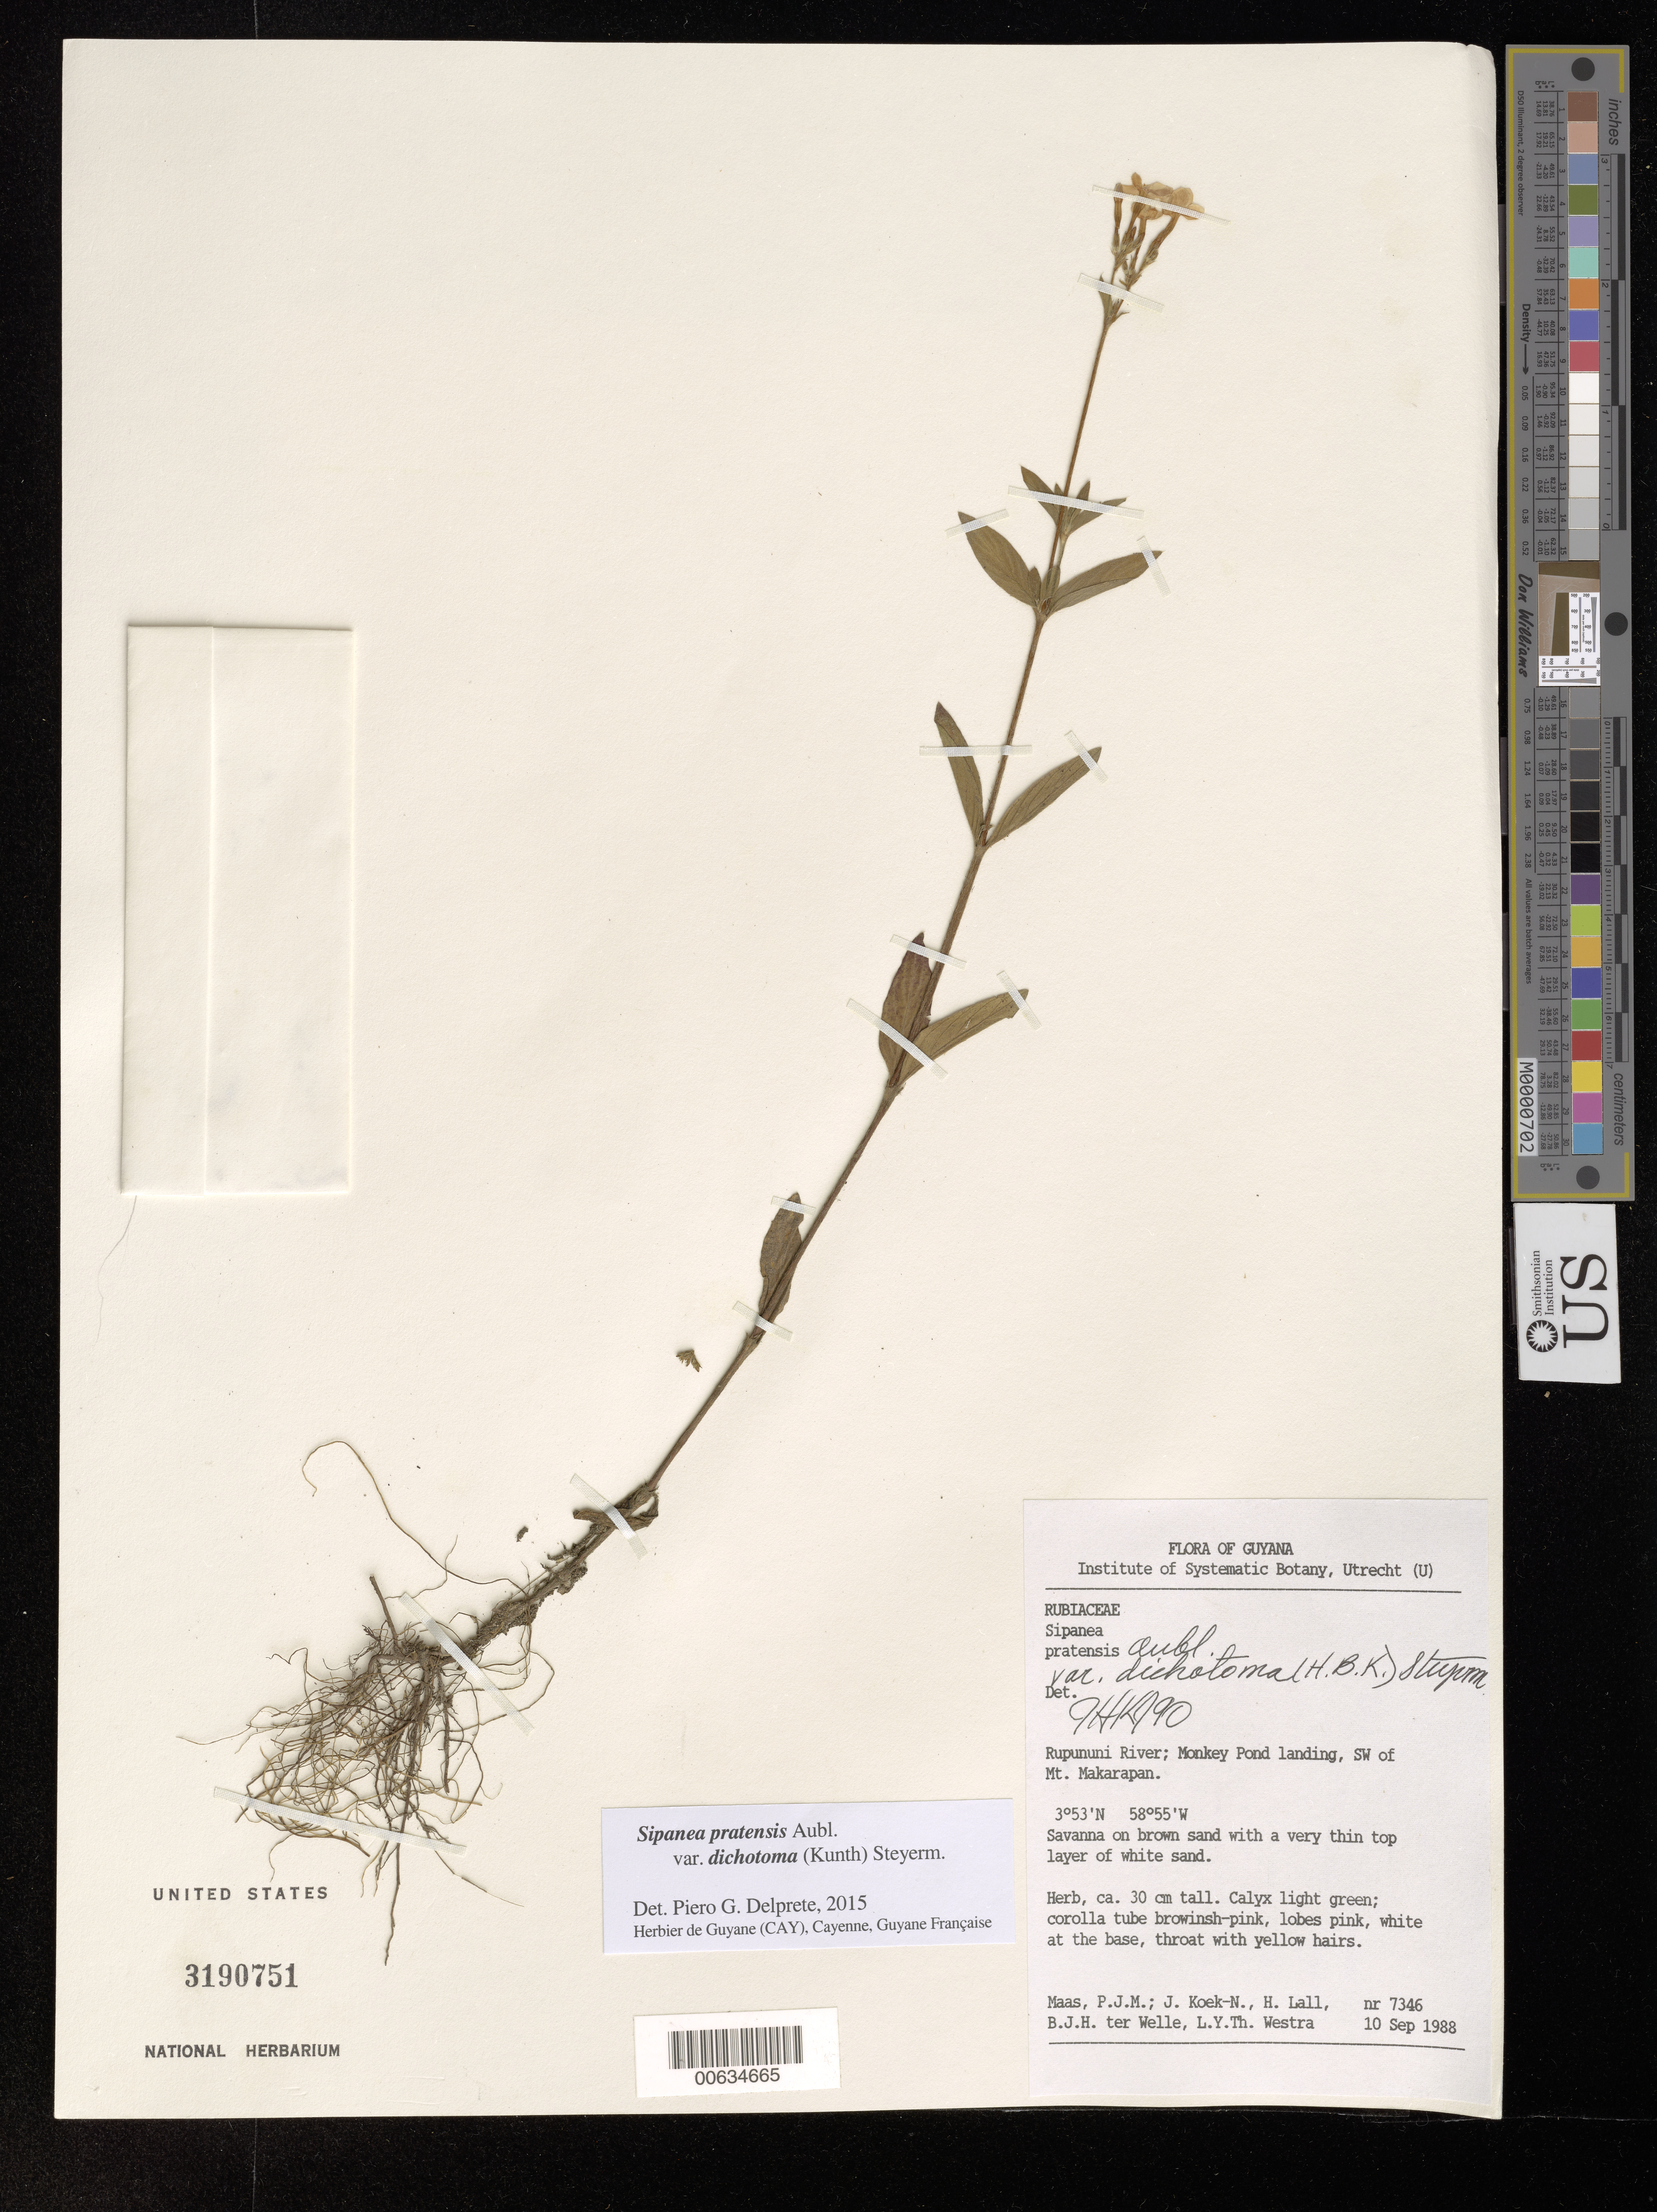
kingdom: Plantae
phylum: Tracheophyta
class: Magnoliopsida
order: Gentianales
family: Rubiaceae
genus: Sipanea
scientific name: Sipanea pratensis var. dichotoma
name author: (Kunth) Steyerm.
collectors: P. Maas, J. Koek-Noorman, H. Lall, B. Welle & L. Y. T. Westra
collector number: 7346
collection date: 1988-09-10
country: Guyana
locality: Rupunnuni River; Monkey Pond landing, SW of Mt. Makarapan.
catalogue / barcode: US 3190751